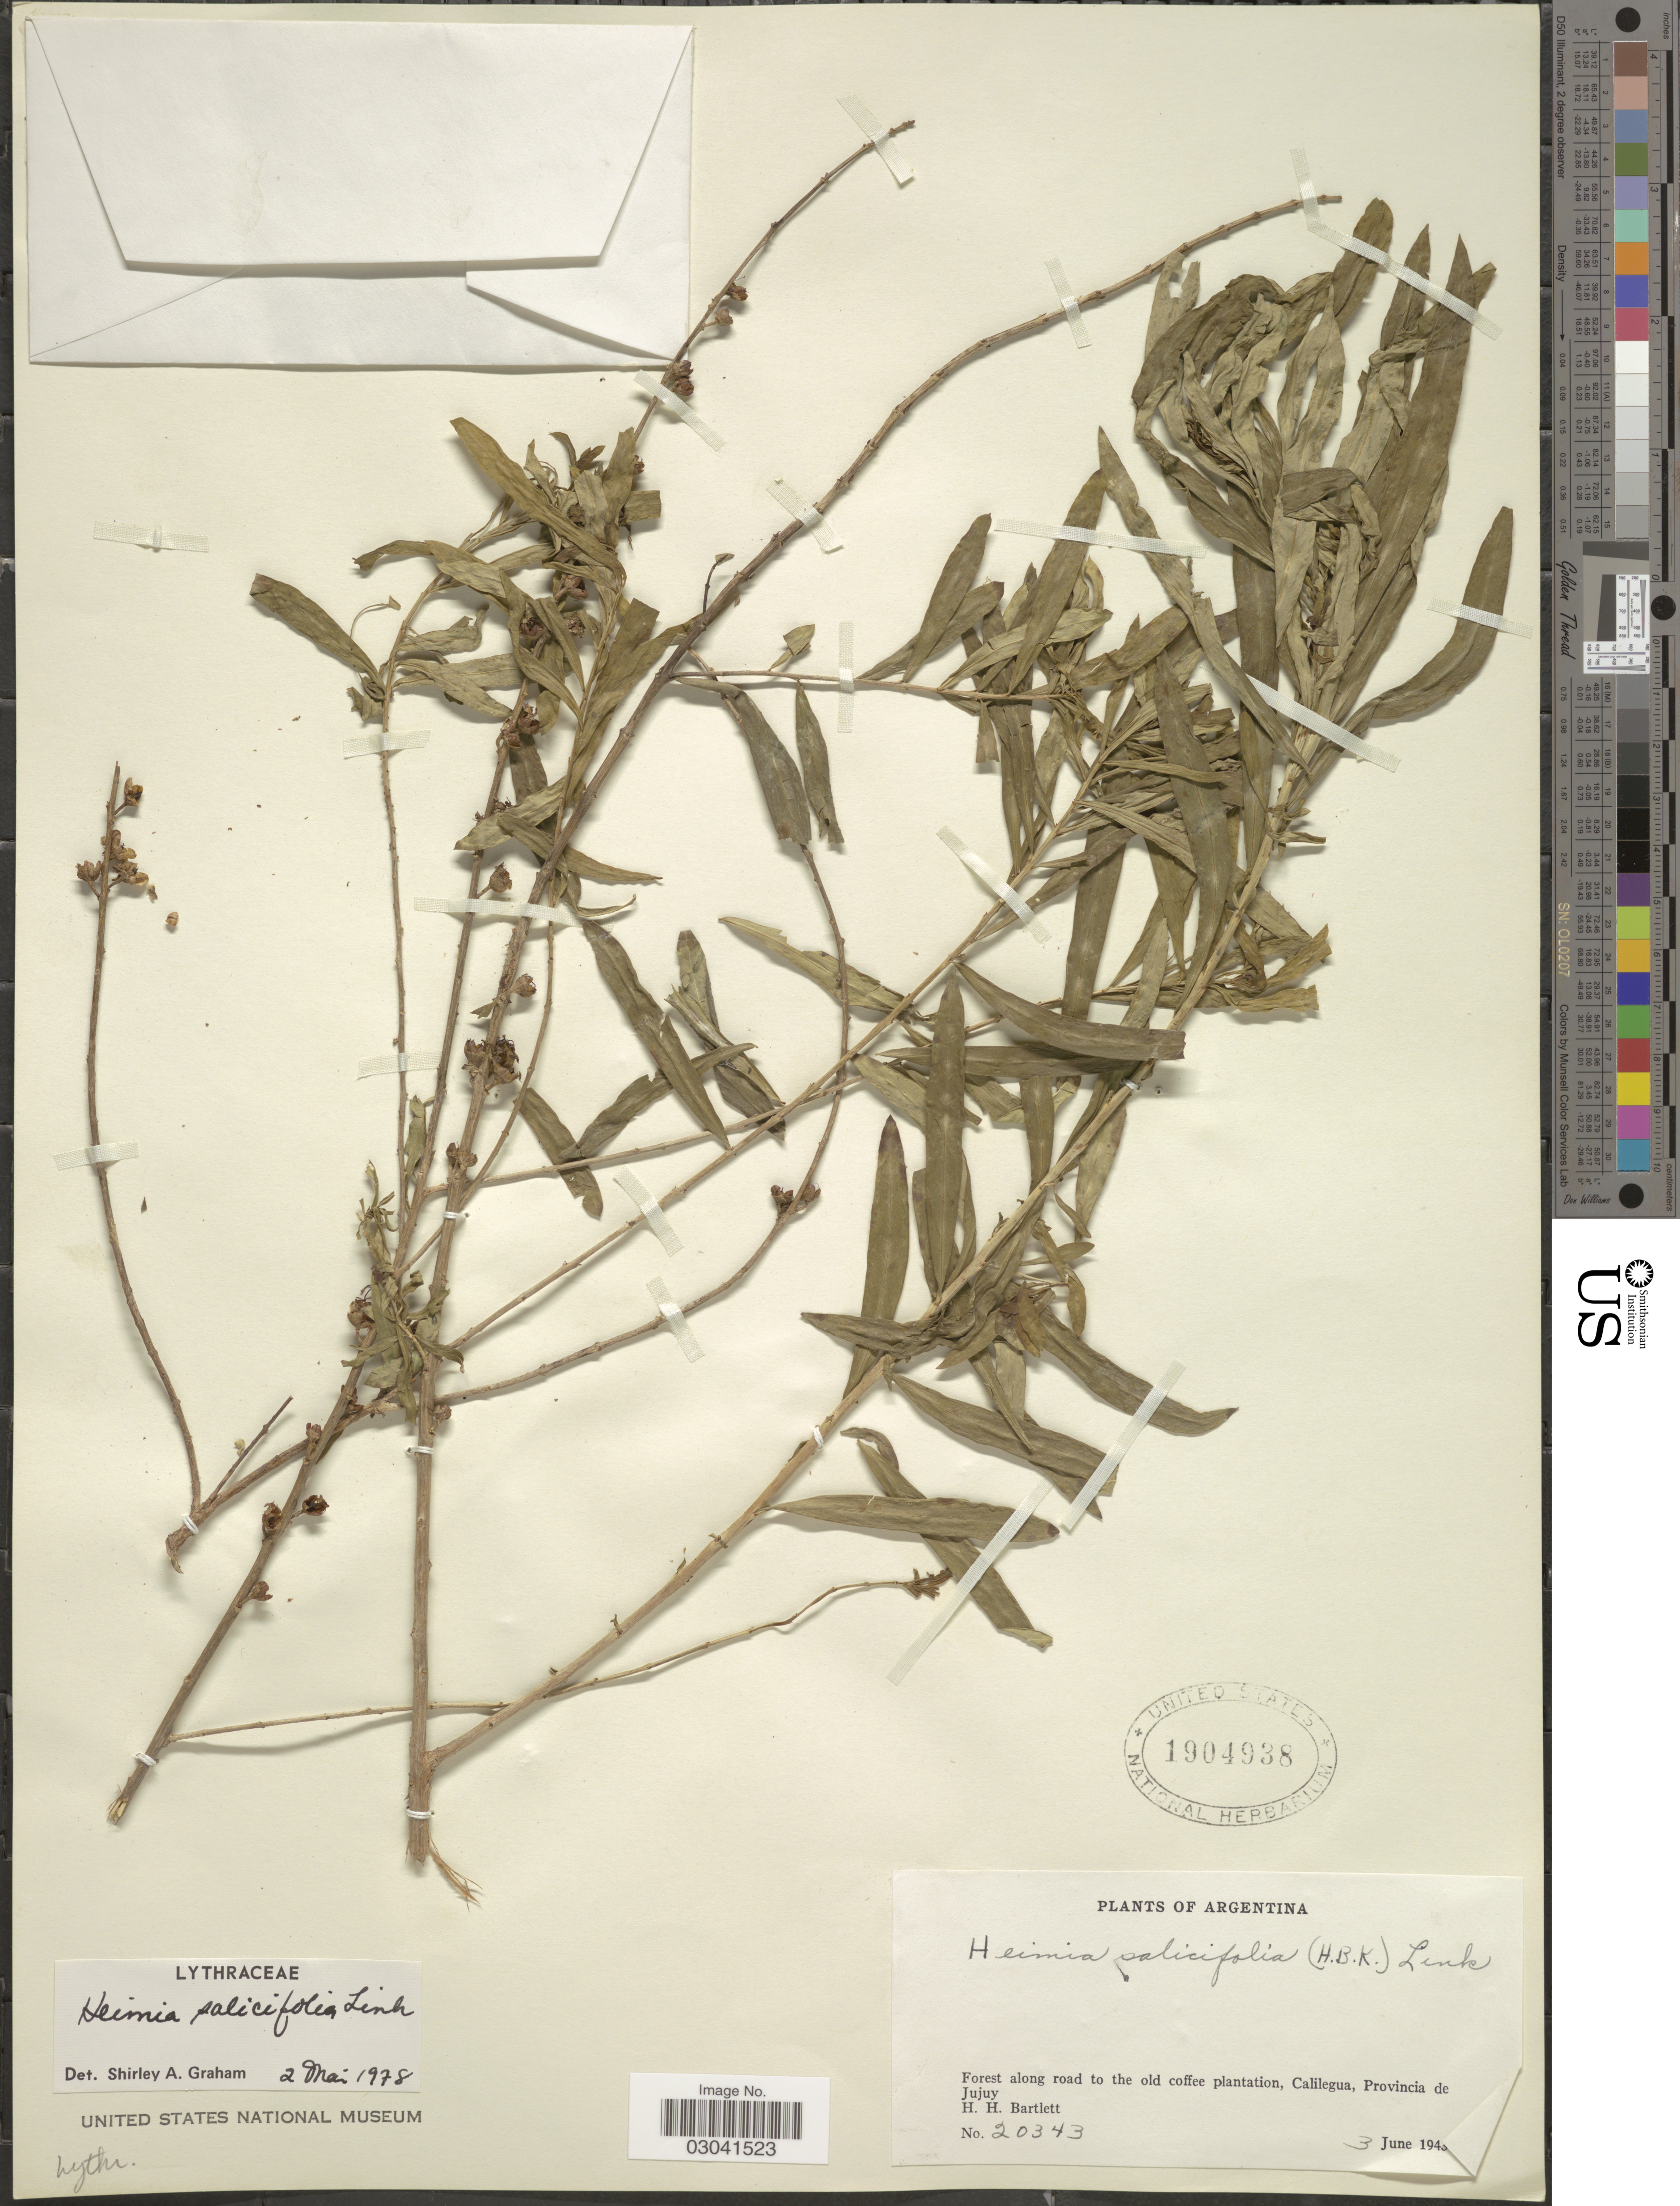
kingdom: Plantae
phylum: Tracheophyta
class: Magnoliopsida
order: Myrtales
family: Lythraceae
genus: Heimia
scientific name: Heimia salicifolia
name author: Link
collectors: H. H. Bartlett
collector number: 20343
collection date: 1943-06-03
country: Argentina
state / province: Jujuy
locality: Forest along road to the old coffee plantation, Calilegua.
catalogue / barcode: US 1904938